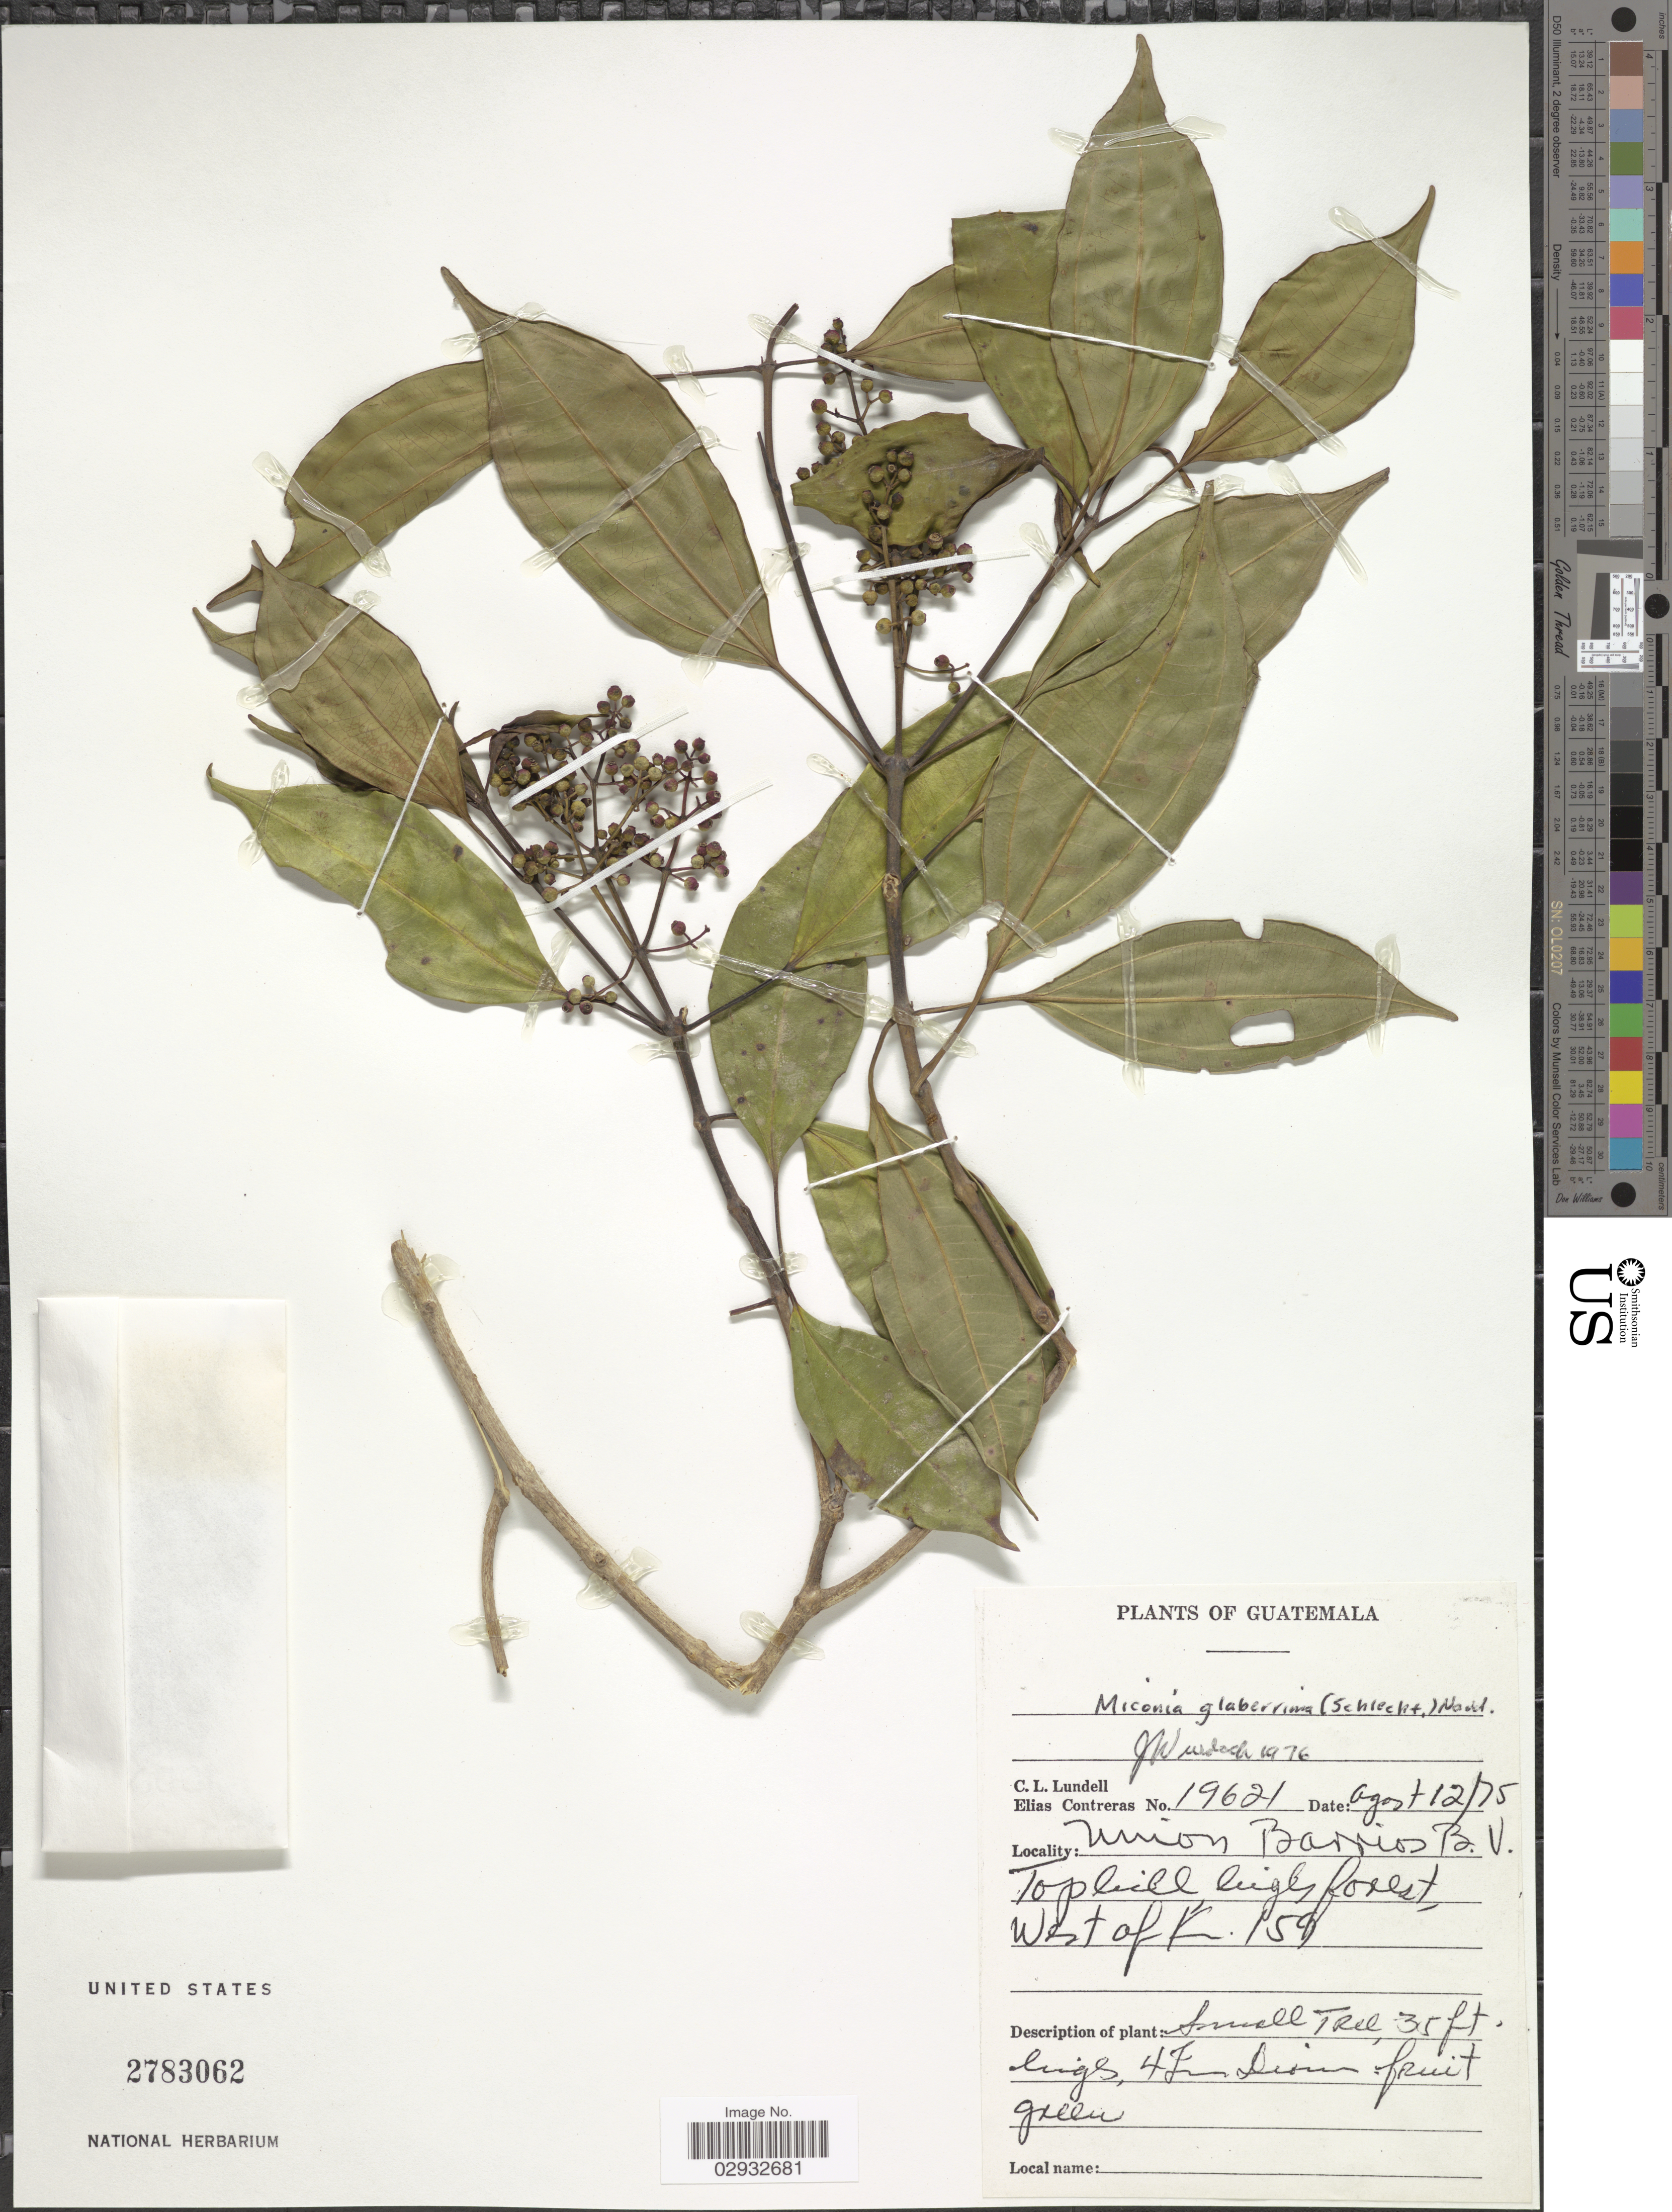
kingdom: Plantae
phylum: Tracheophyta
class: Magnoliopsida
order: Myrtales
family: Melastomataceae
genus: Miconia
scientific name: Miconia glaberrima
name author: (Schltdl.) Naudin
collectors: C. L. Lundell & E. Contreras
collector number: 19621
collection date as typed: Transcribed d/m/y: 12/8/75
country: Guatemala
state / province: Baja Verapaz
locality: Union Barrios B.V. Top hill, high forest, West of Km. 159.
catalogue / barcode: US 2783062